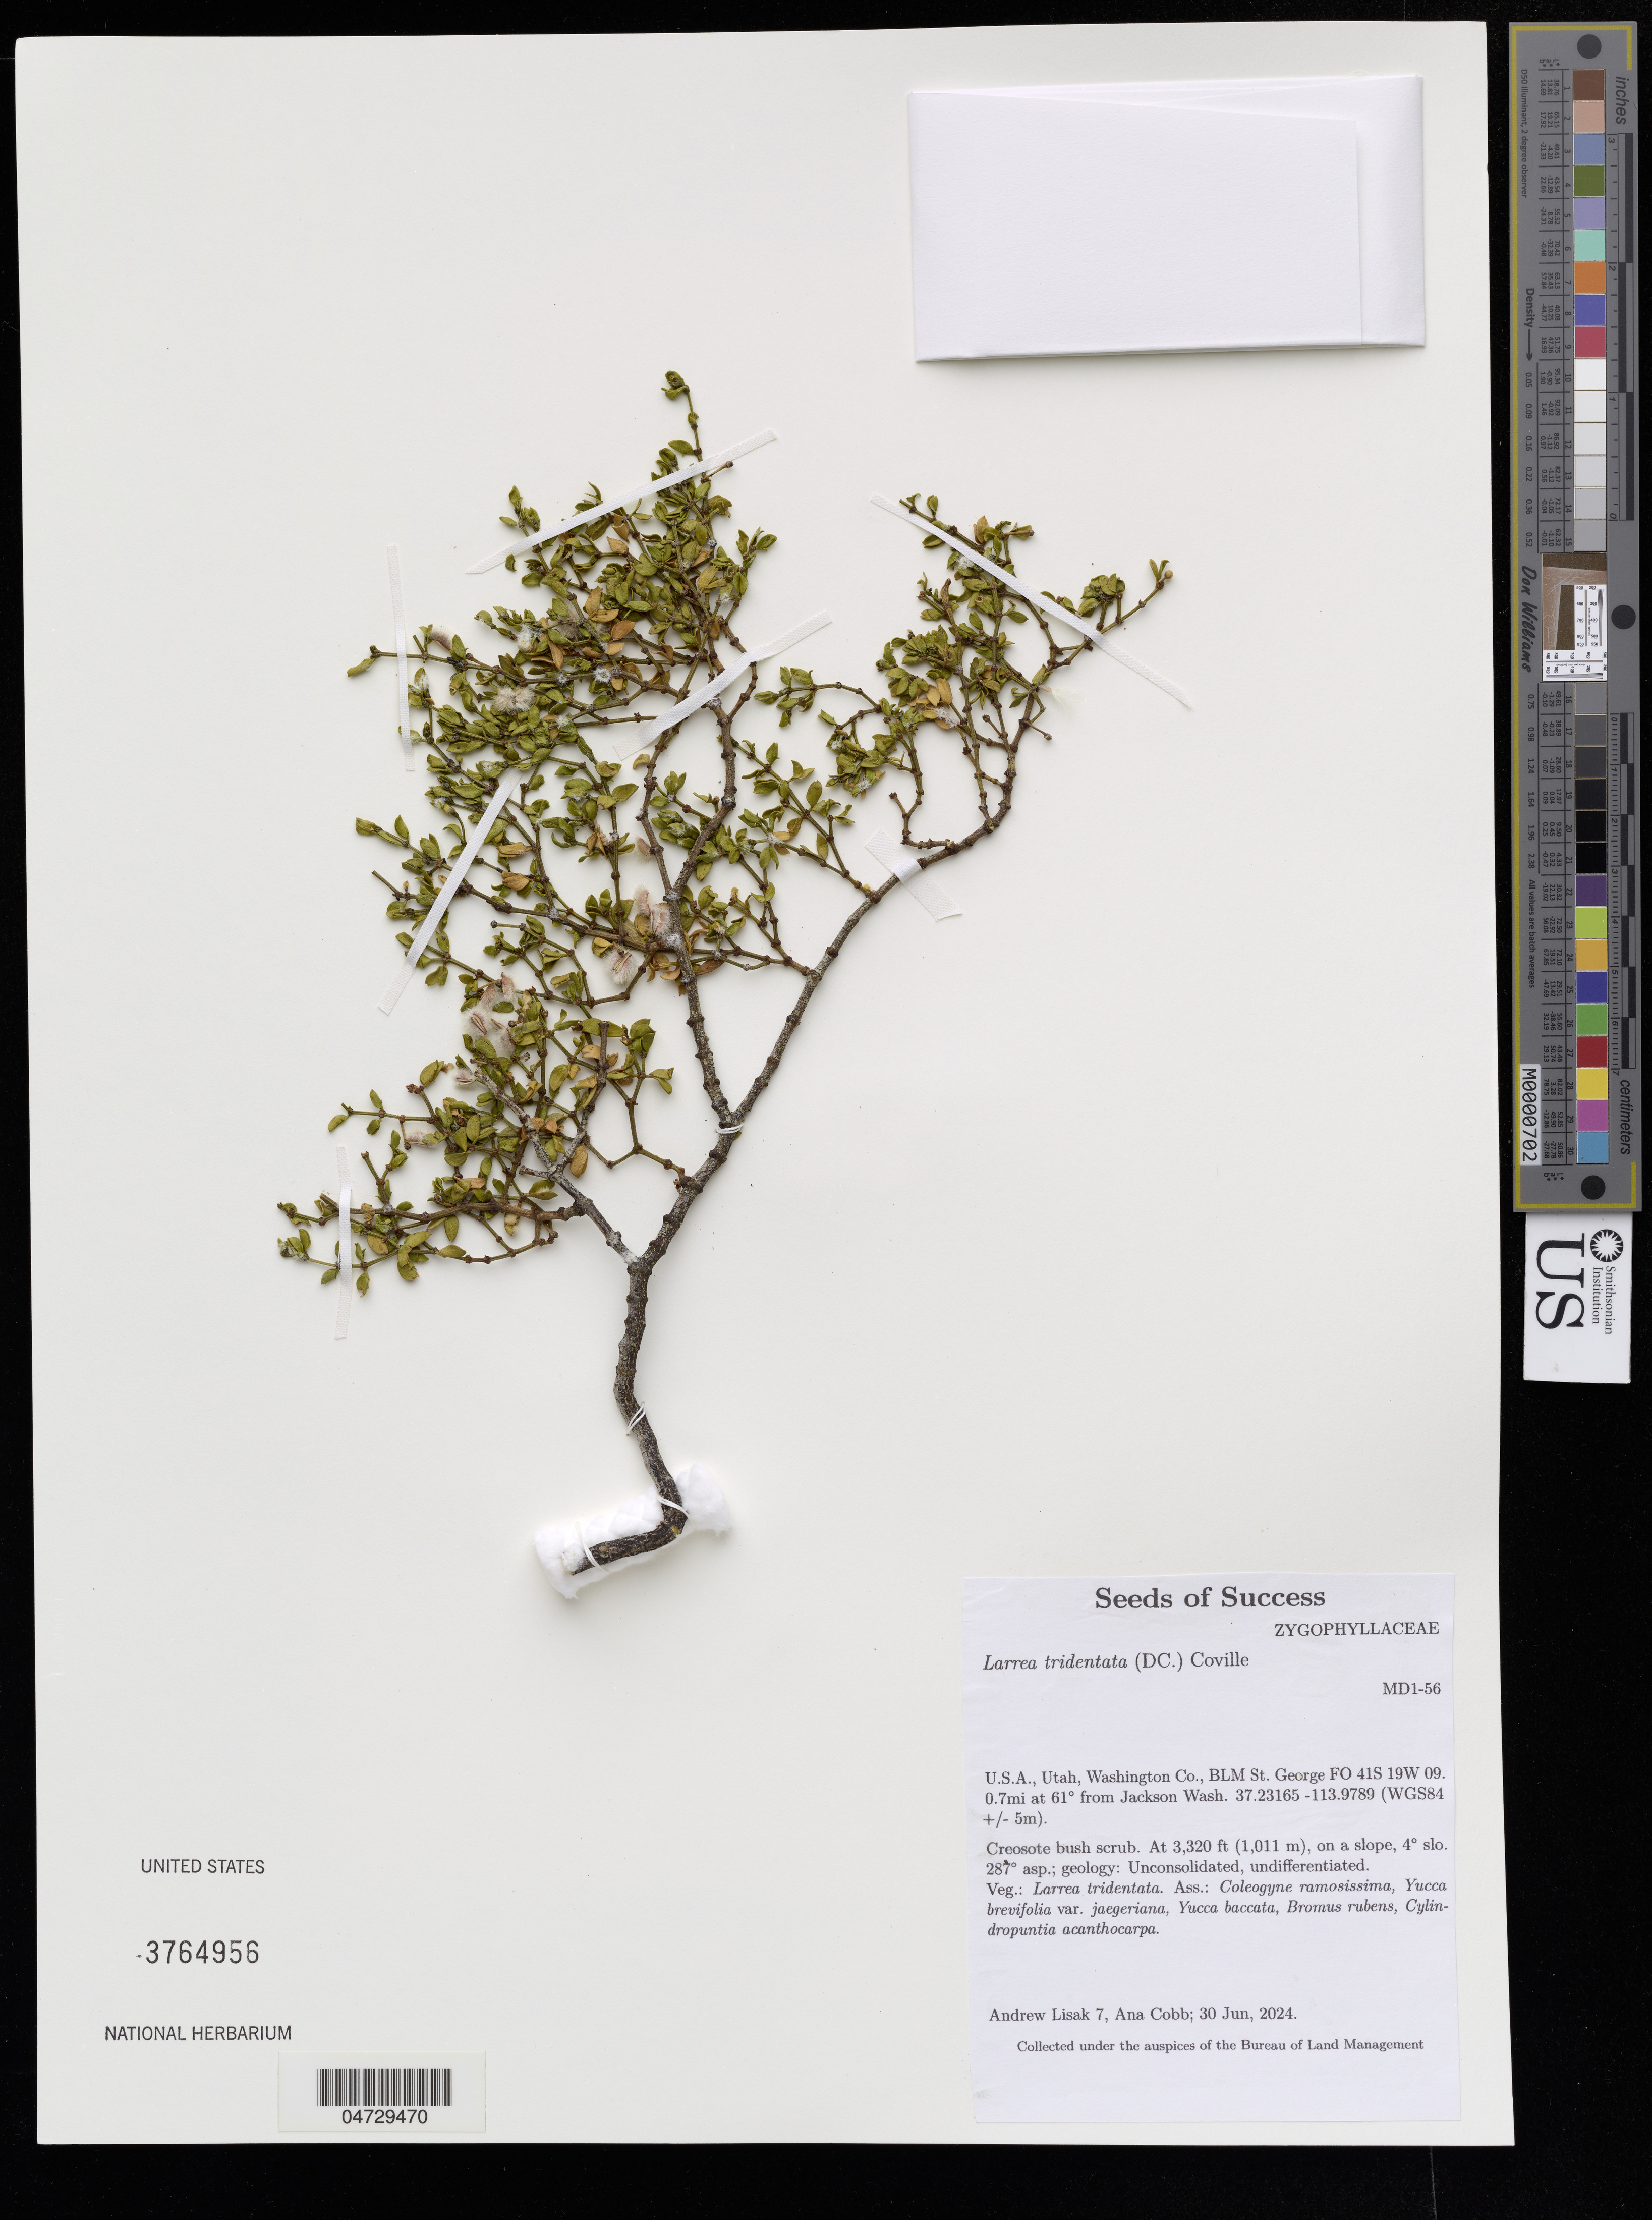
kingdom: Plantae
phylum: Tracheophyta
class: Magnoliopsida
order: Zygophyllales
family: Zygophyllaceae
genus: Larrea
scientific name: Larrea tridentata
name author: (Sessé & Moc. ex DC.) Coville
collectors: A. Lisak & A. Cobb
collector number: MD1-56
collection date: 2024-06-30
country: United States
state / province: Utah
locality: Washington Co., BLM St. George FO 41S 19W 09. 0.7mi at 61° from Jackson Wash. (WGS84 +/- 5m).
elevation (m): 1012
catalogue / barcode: US 3764956